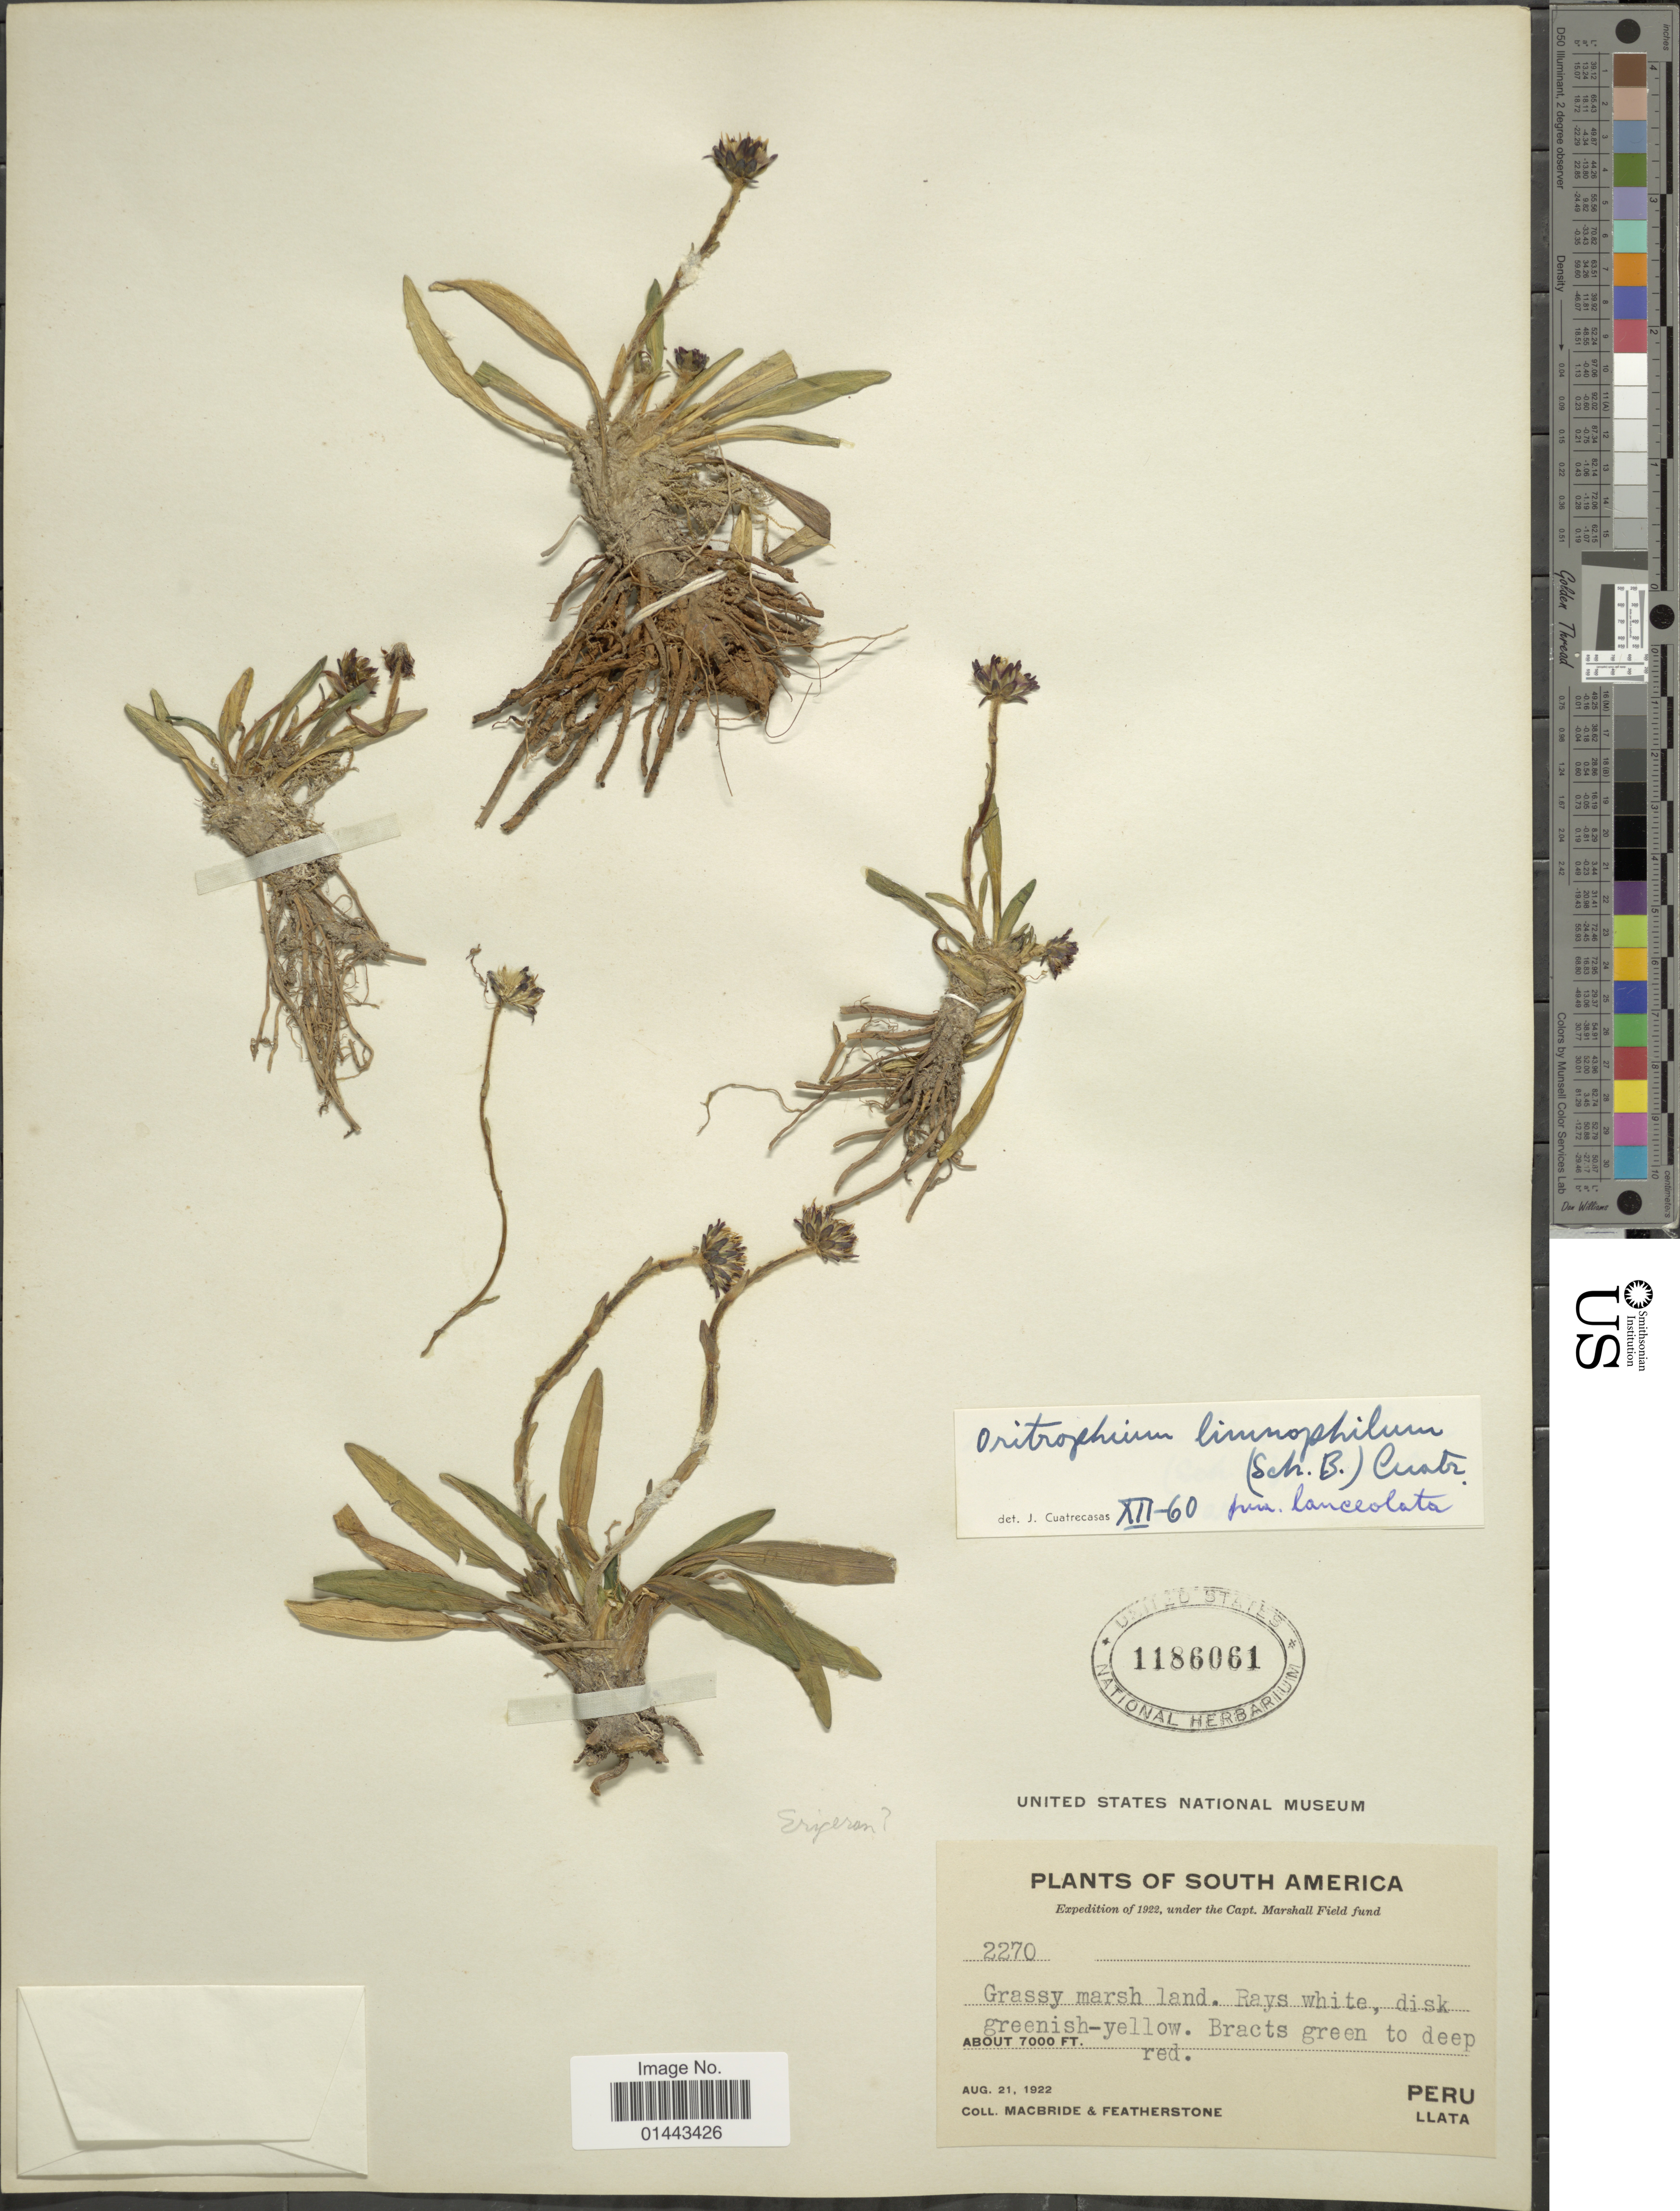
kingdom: Plantae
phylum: Tracheophyta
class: Magnoliopsida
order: Asterales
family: Asteraceae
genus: Oritrophium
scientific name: Oritrophium limnophilum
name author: (Sch. Bip.) Cuatrec.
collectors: Macbride, -- & -. Featherstone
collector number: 2270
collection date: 1922-08-21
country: Peru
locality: Llara.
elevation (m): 2134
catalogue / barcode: US 1186061